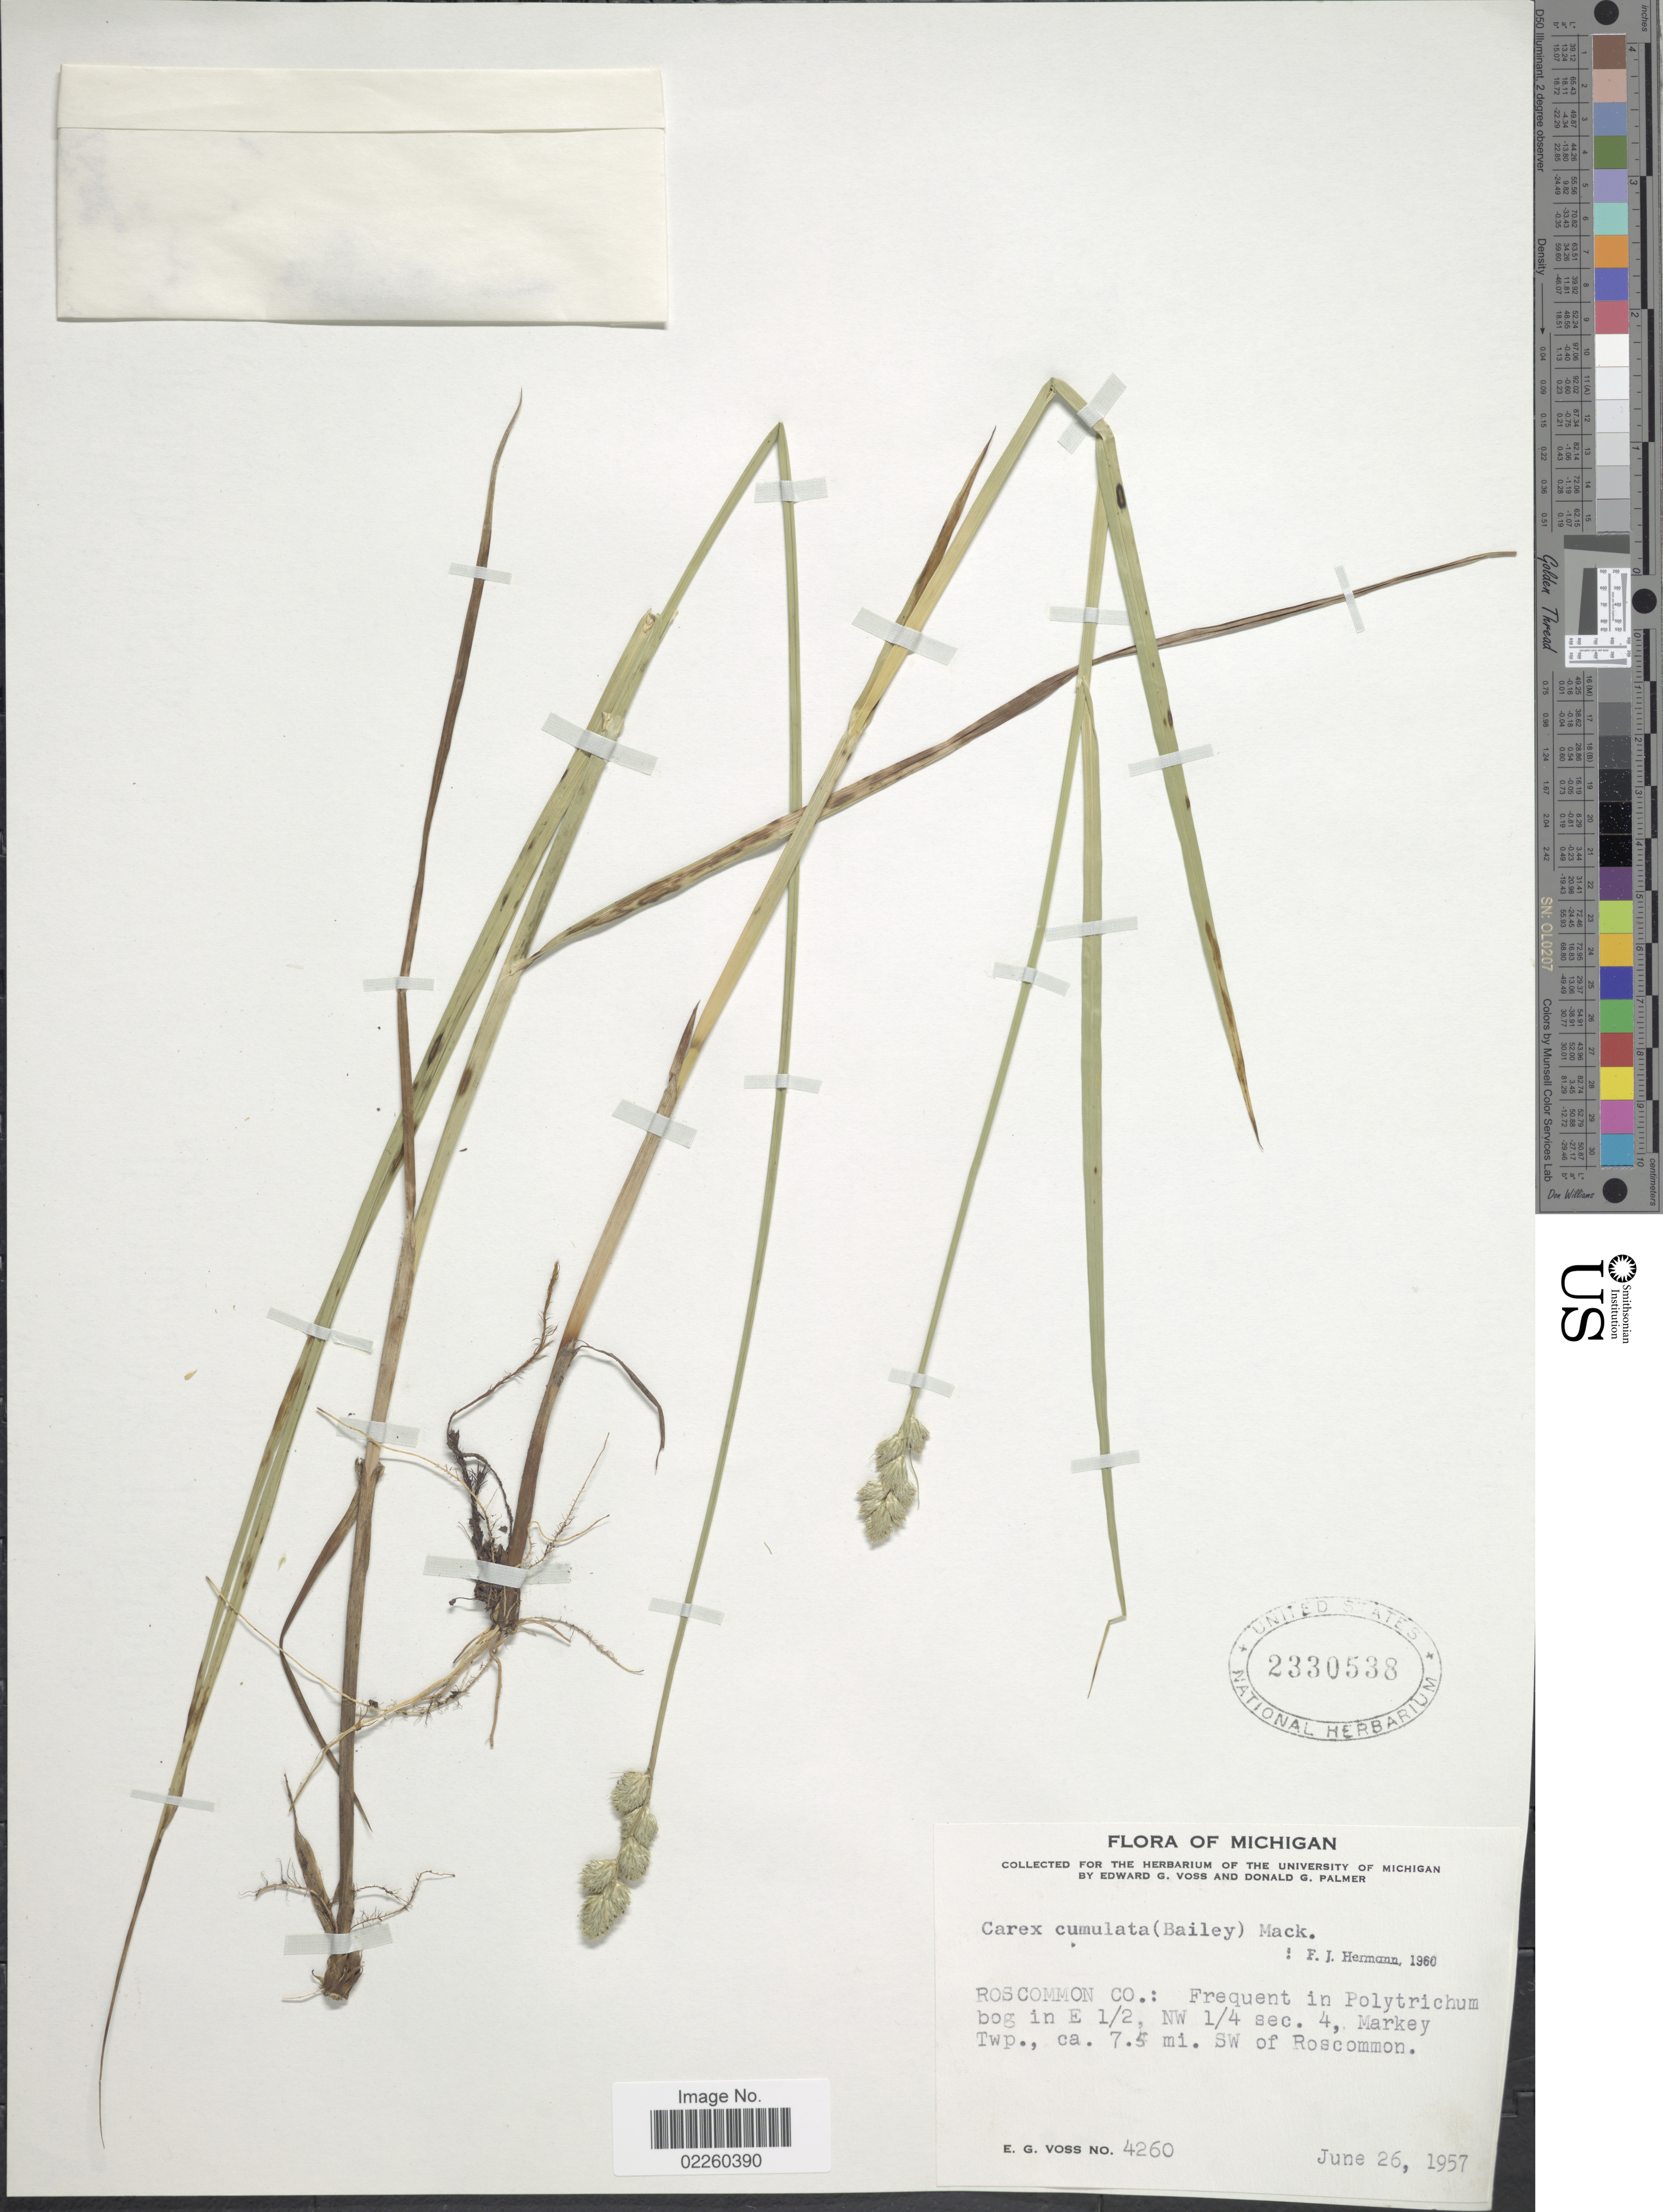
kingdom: Plantae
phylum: Tracheophyta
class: Liliopsida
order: Poales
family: Cyperaceae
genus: Carex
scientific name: Carex cumulata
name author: (L.H. Bailey) Mack.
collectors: E. G. Voss & D. Palmer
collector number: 4260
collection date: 1957-06-26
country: United States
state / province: Michigan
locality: Roscommon Co.: Frequent in Polytrichum bog in E 1/2, NW 1/4 sec. 4, Markey Twp., ca. 7.5 mi. SW of Roscommon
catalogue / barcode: US 2330538